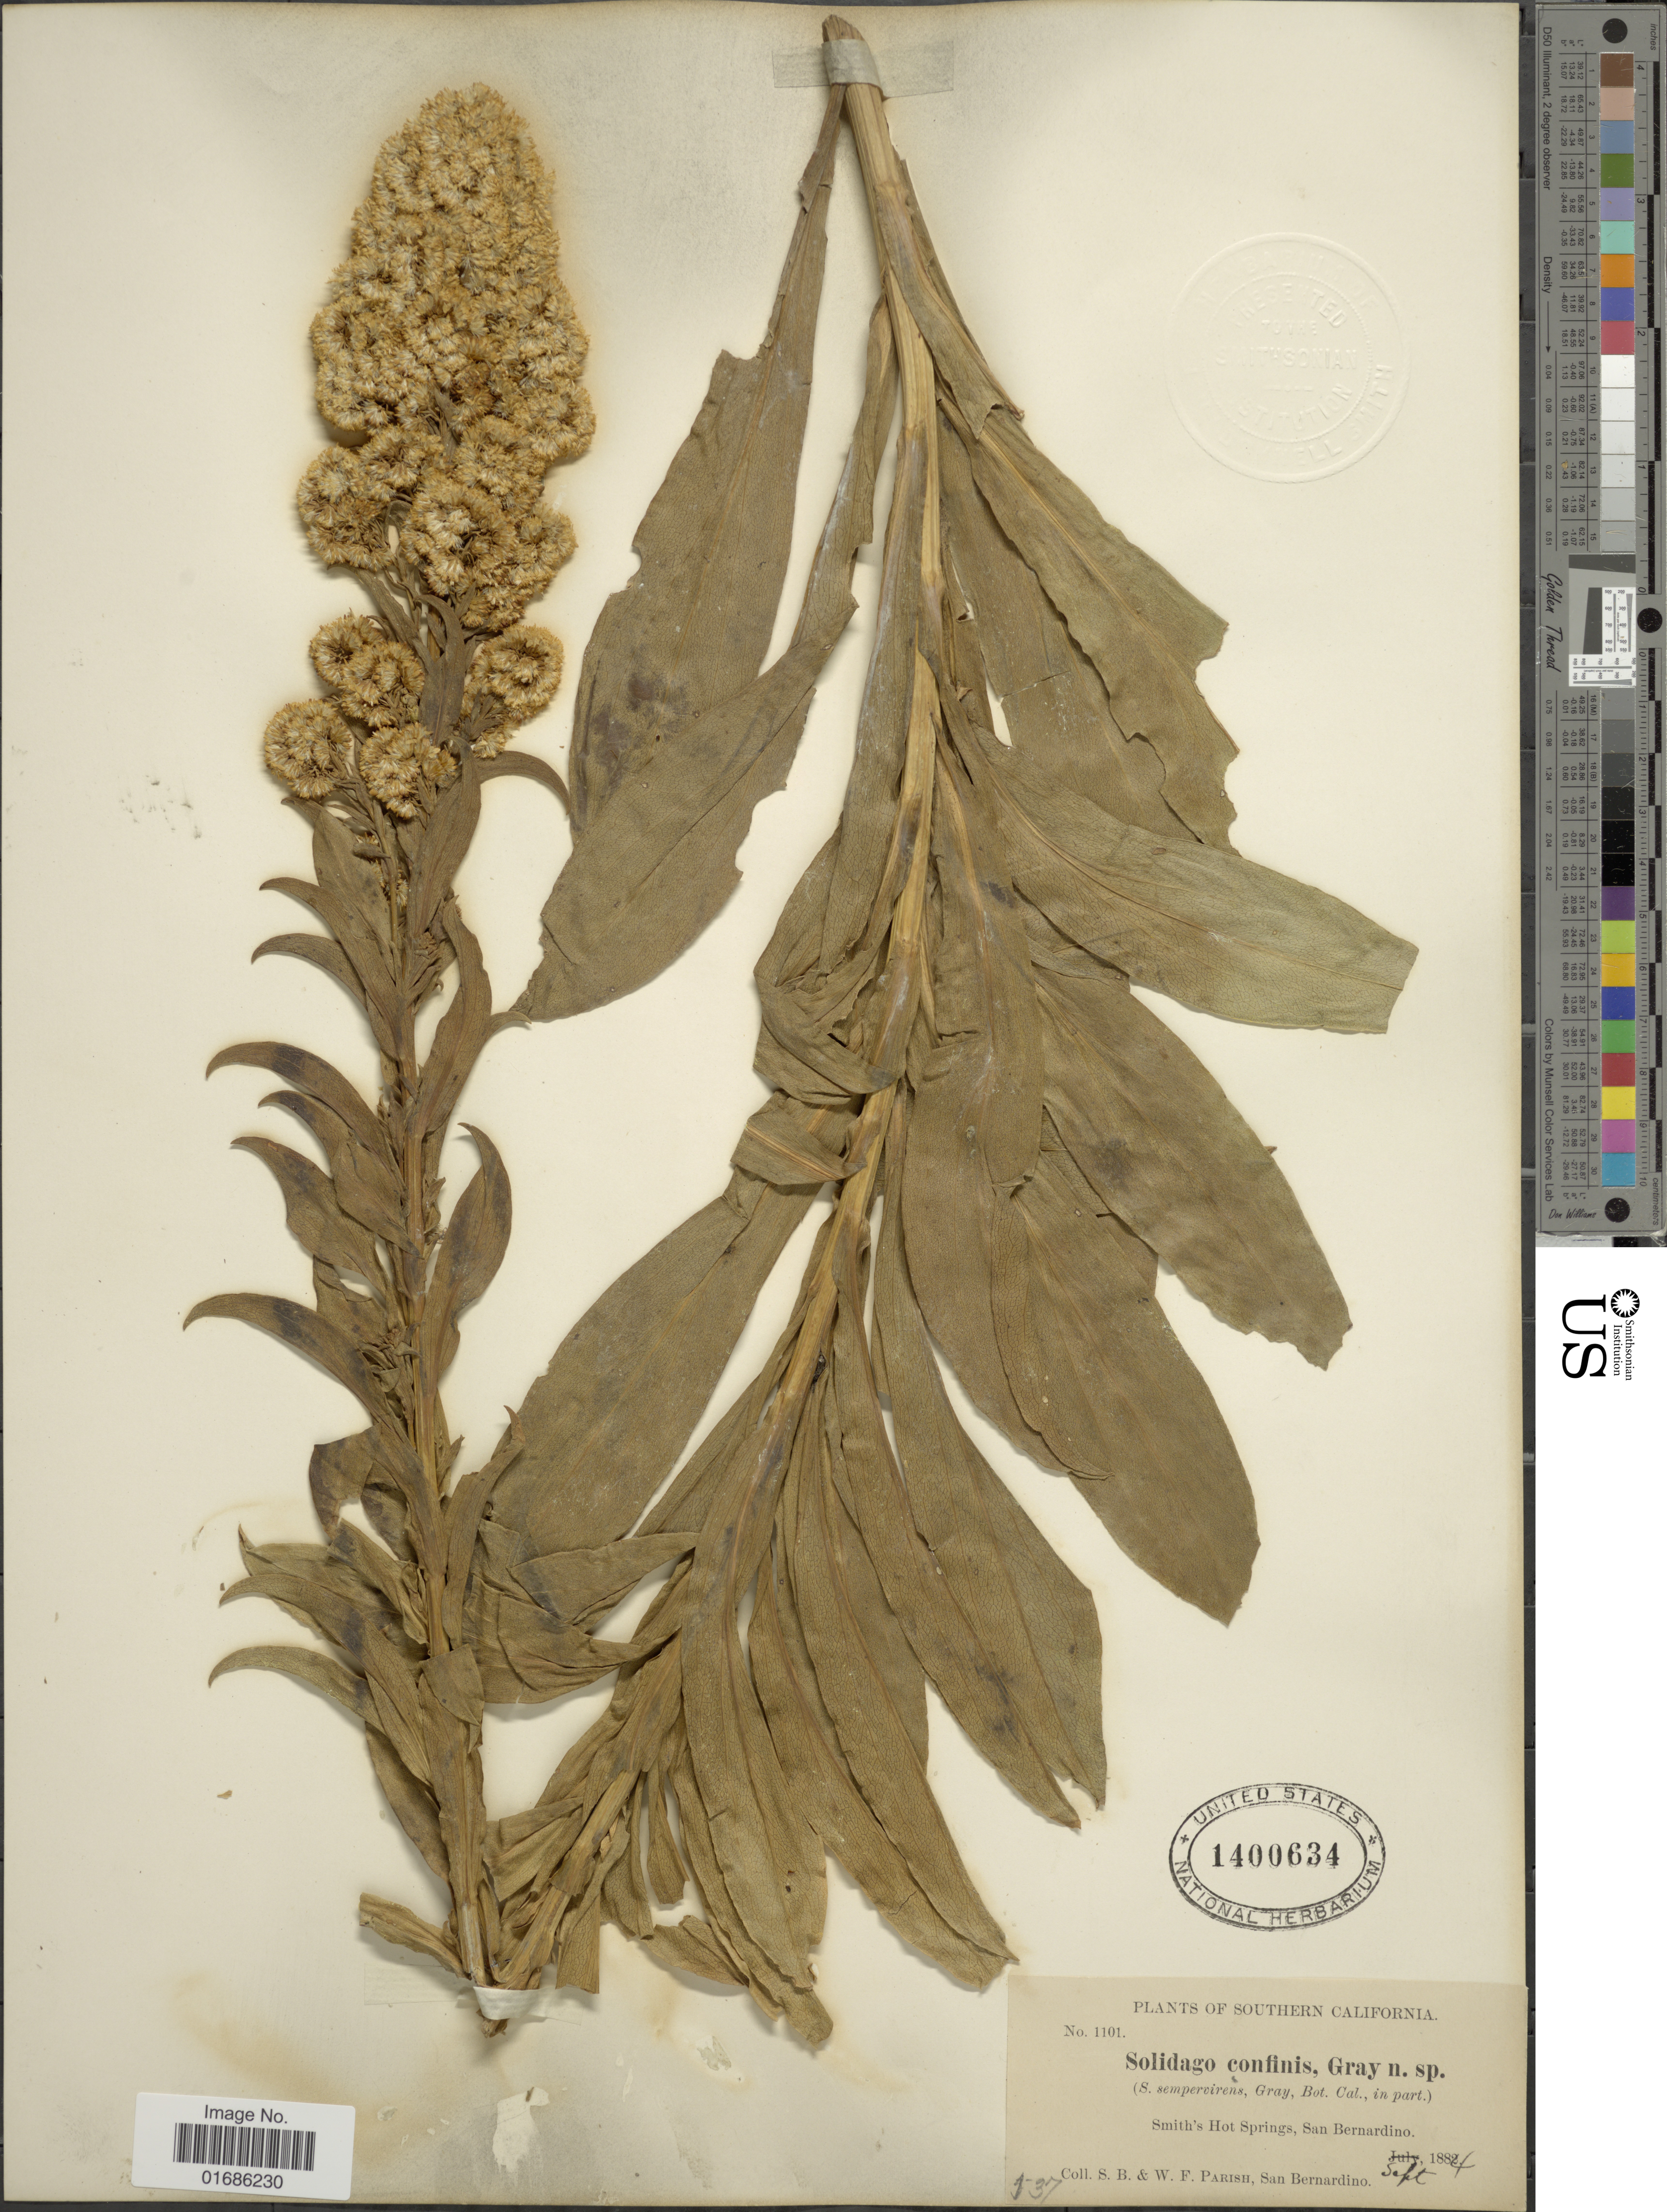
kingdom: Plantae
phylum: Tracheophyta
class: Magnoliopsida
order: Asterales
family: Asteraceae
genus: Solidago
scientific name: Solidago confinis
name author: A. Gray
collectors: S. B. Parish & W. F. Parish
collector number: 1101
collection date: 1884-09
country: United States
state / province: California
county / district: San Bernardino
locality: Southern California, Smith's Hot Springs, San Bernardino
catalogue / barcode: US 1400634